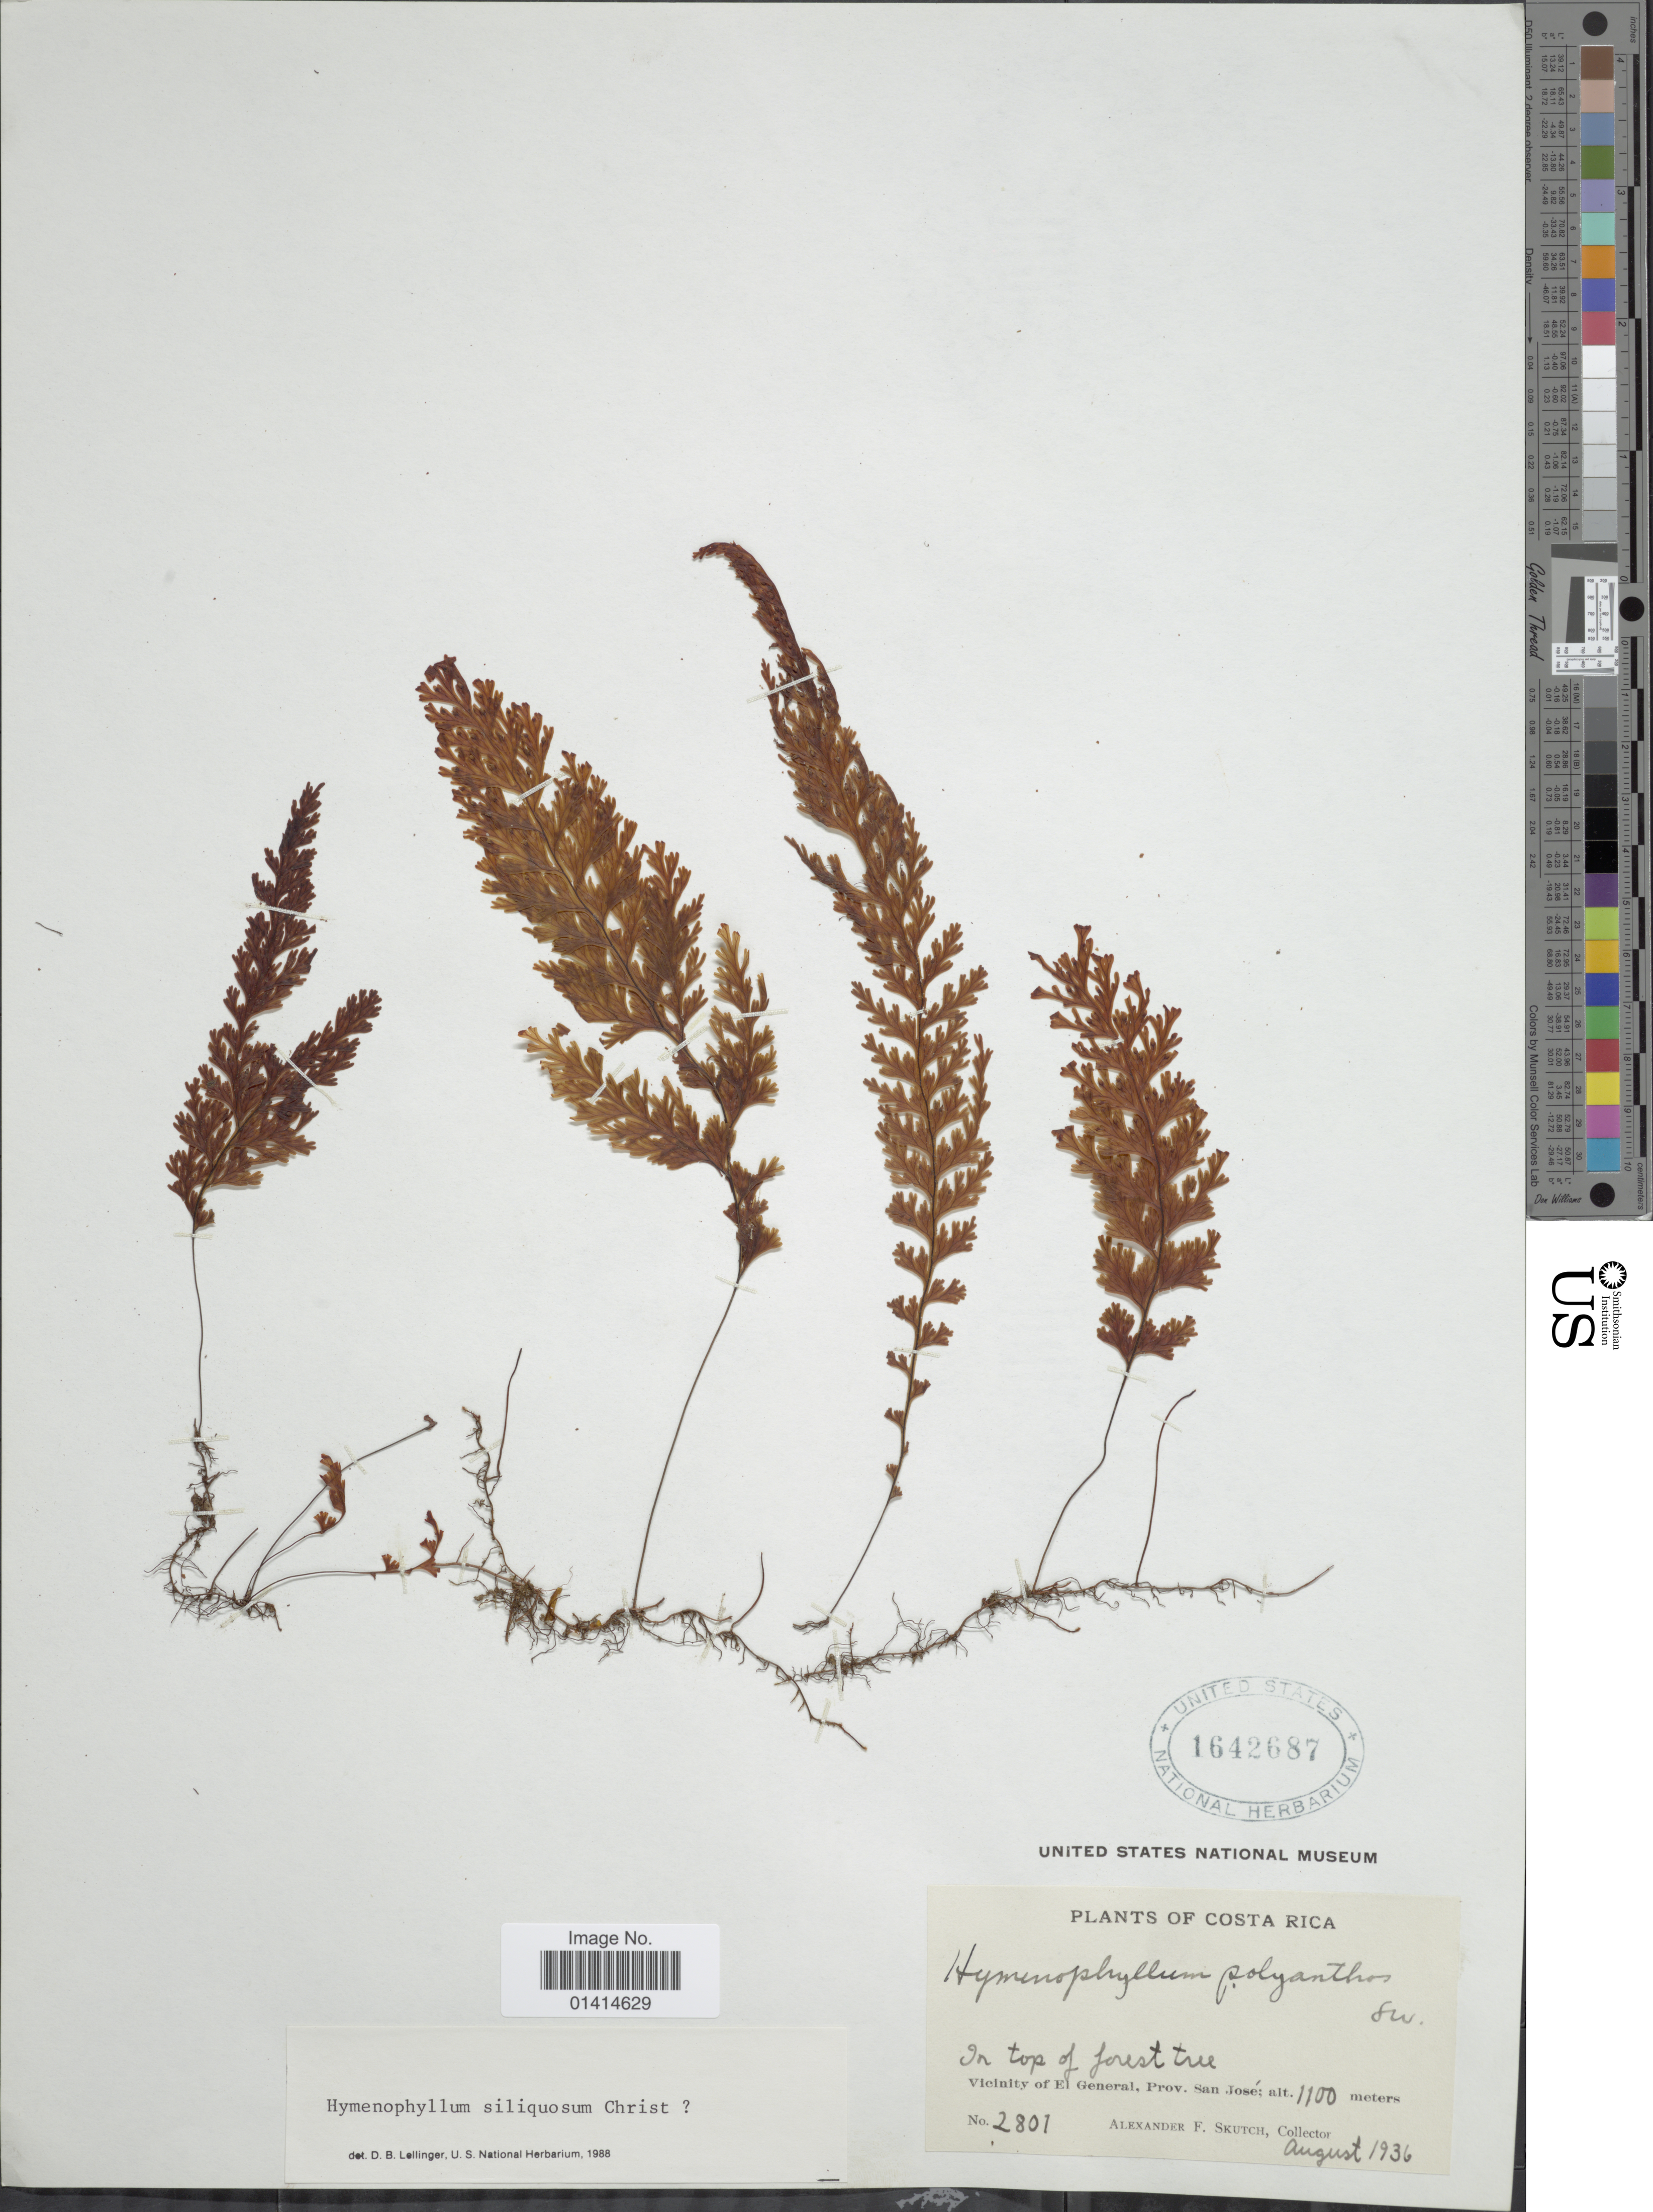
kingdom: Plantae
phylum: Tracheophyta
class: Polypodiopsida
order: Hymenophyllales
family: Hymenophyllaceae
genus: Hymenophyllum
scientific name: Hymenophyllum siliquosum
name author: Ching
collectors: A. F. Skutch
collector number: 2801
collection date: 1936-08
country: Costa Rica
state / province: San José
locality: Vicinity of El General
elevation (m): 1100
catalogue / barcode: US 1642687